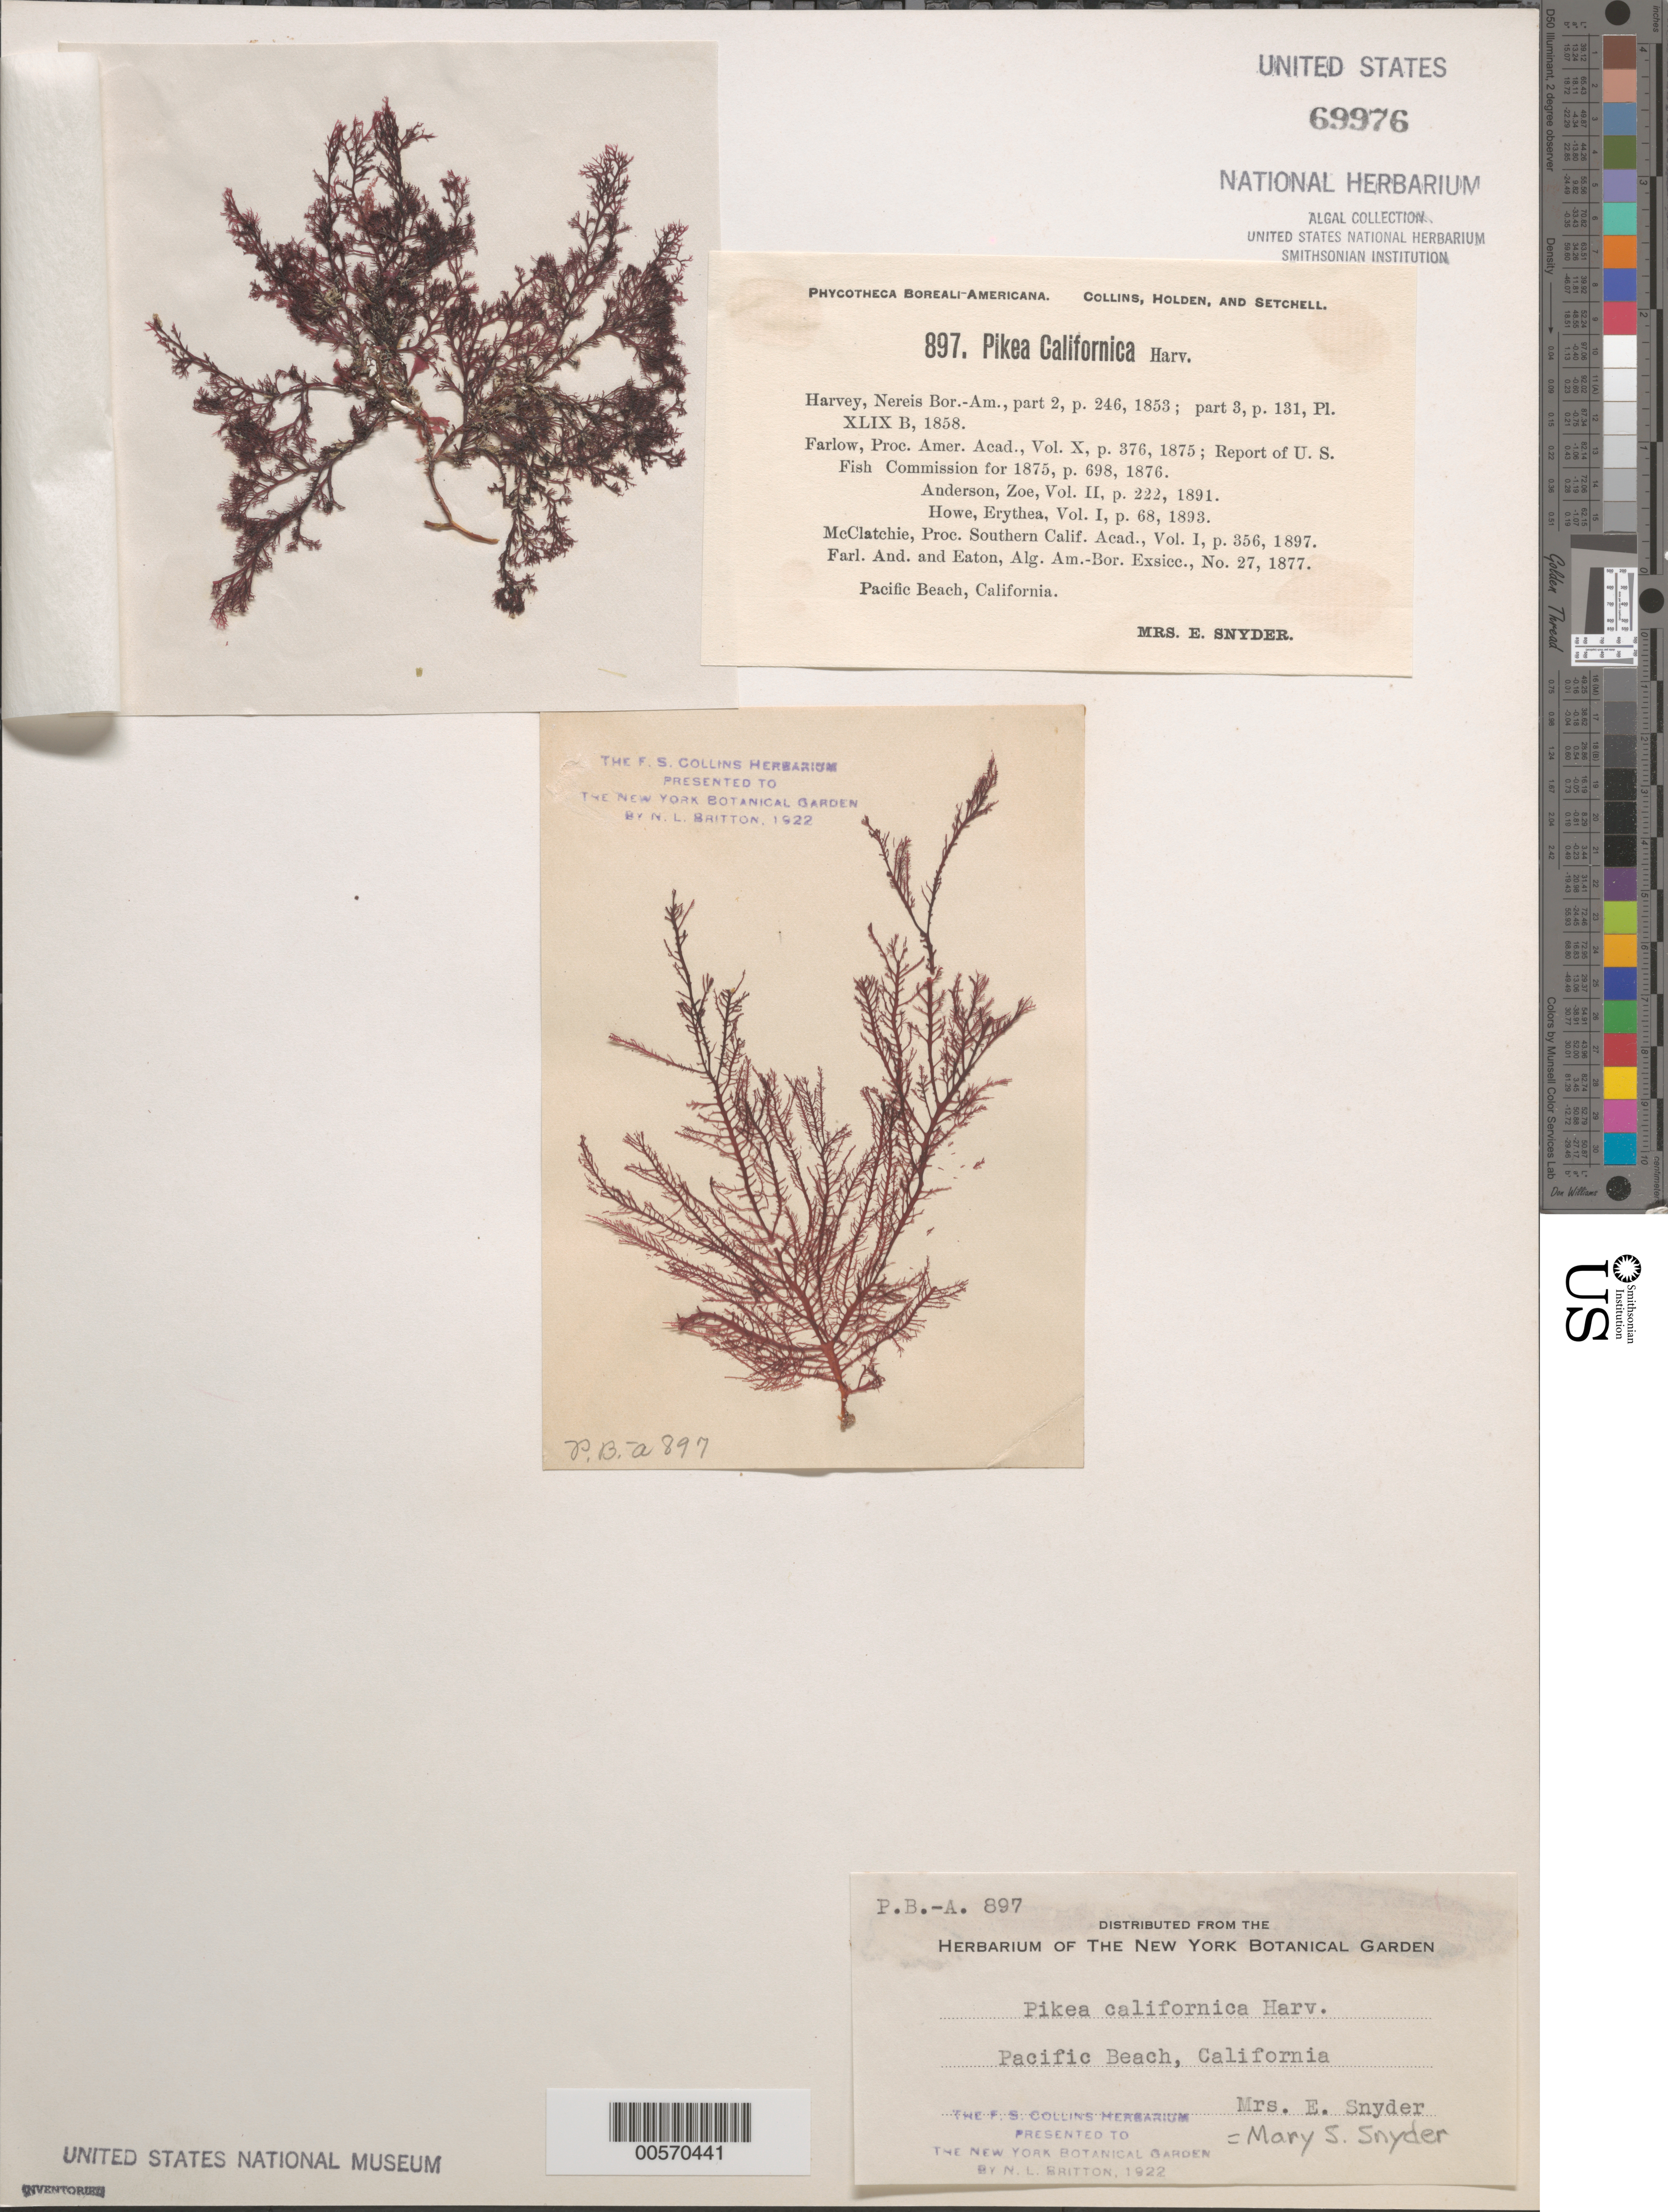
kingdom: Plantae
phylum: Rhodophyta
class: Florideophyceae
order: Gigartinales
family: Dumontiaceae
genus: Pikea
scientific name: Pikea californica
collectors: M. Snyder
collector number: PB-A 897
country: United States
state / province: California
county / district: San Diego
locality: Pacific Beach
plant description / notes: Collins, Holden & Setchell, Phycotheca Boreali-Americana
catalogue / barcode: US 69976